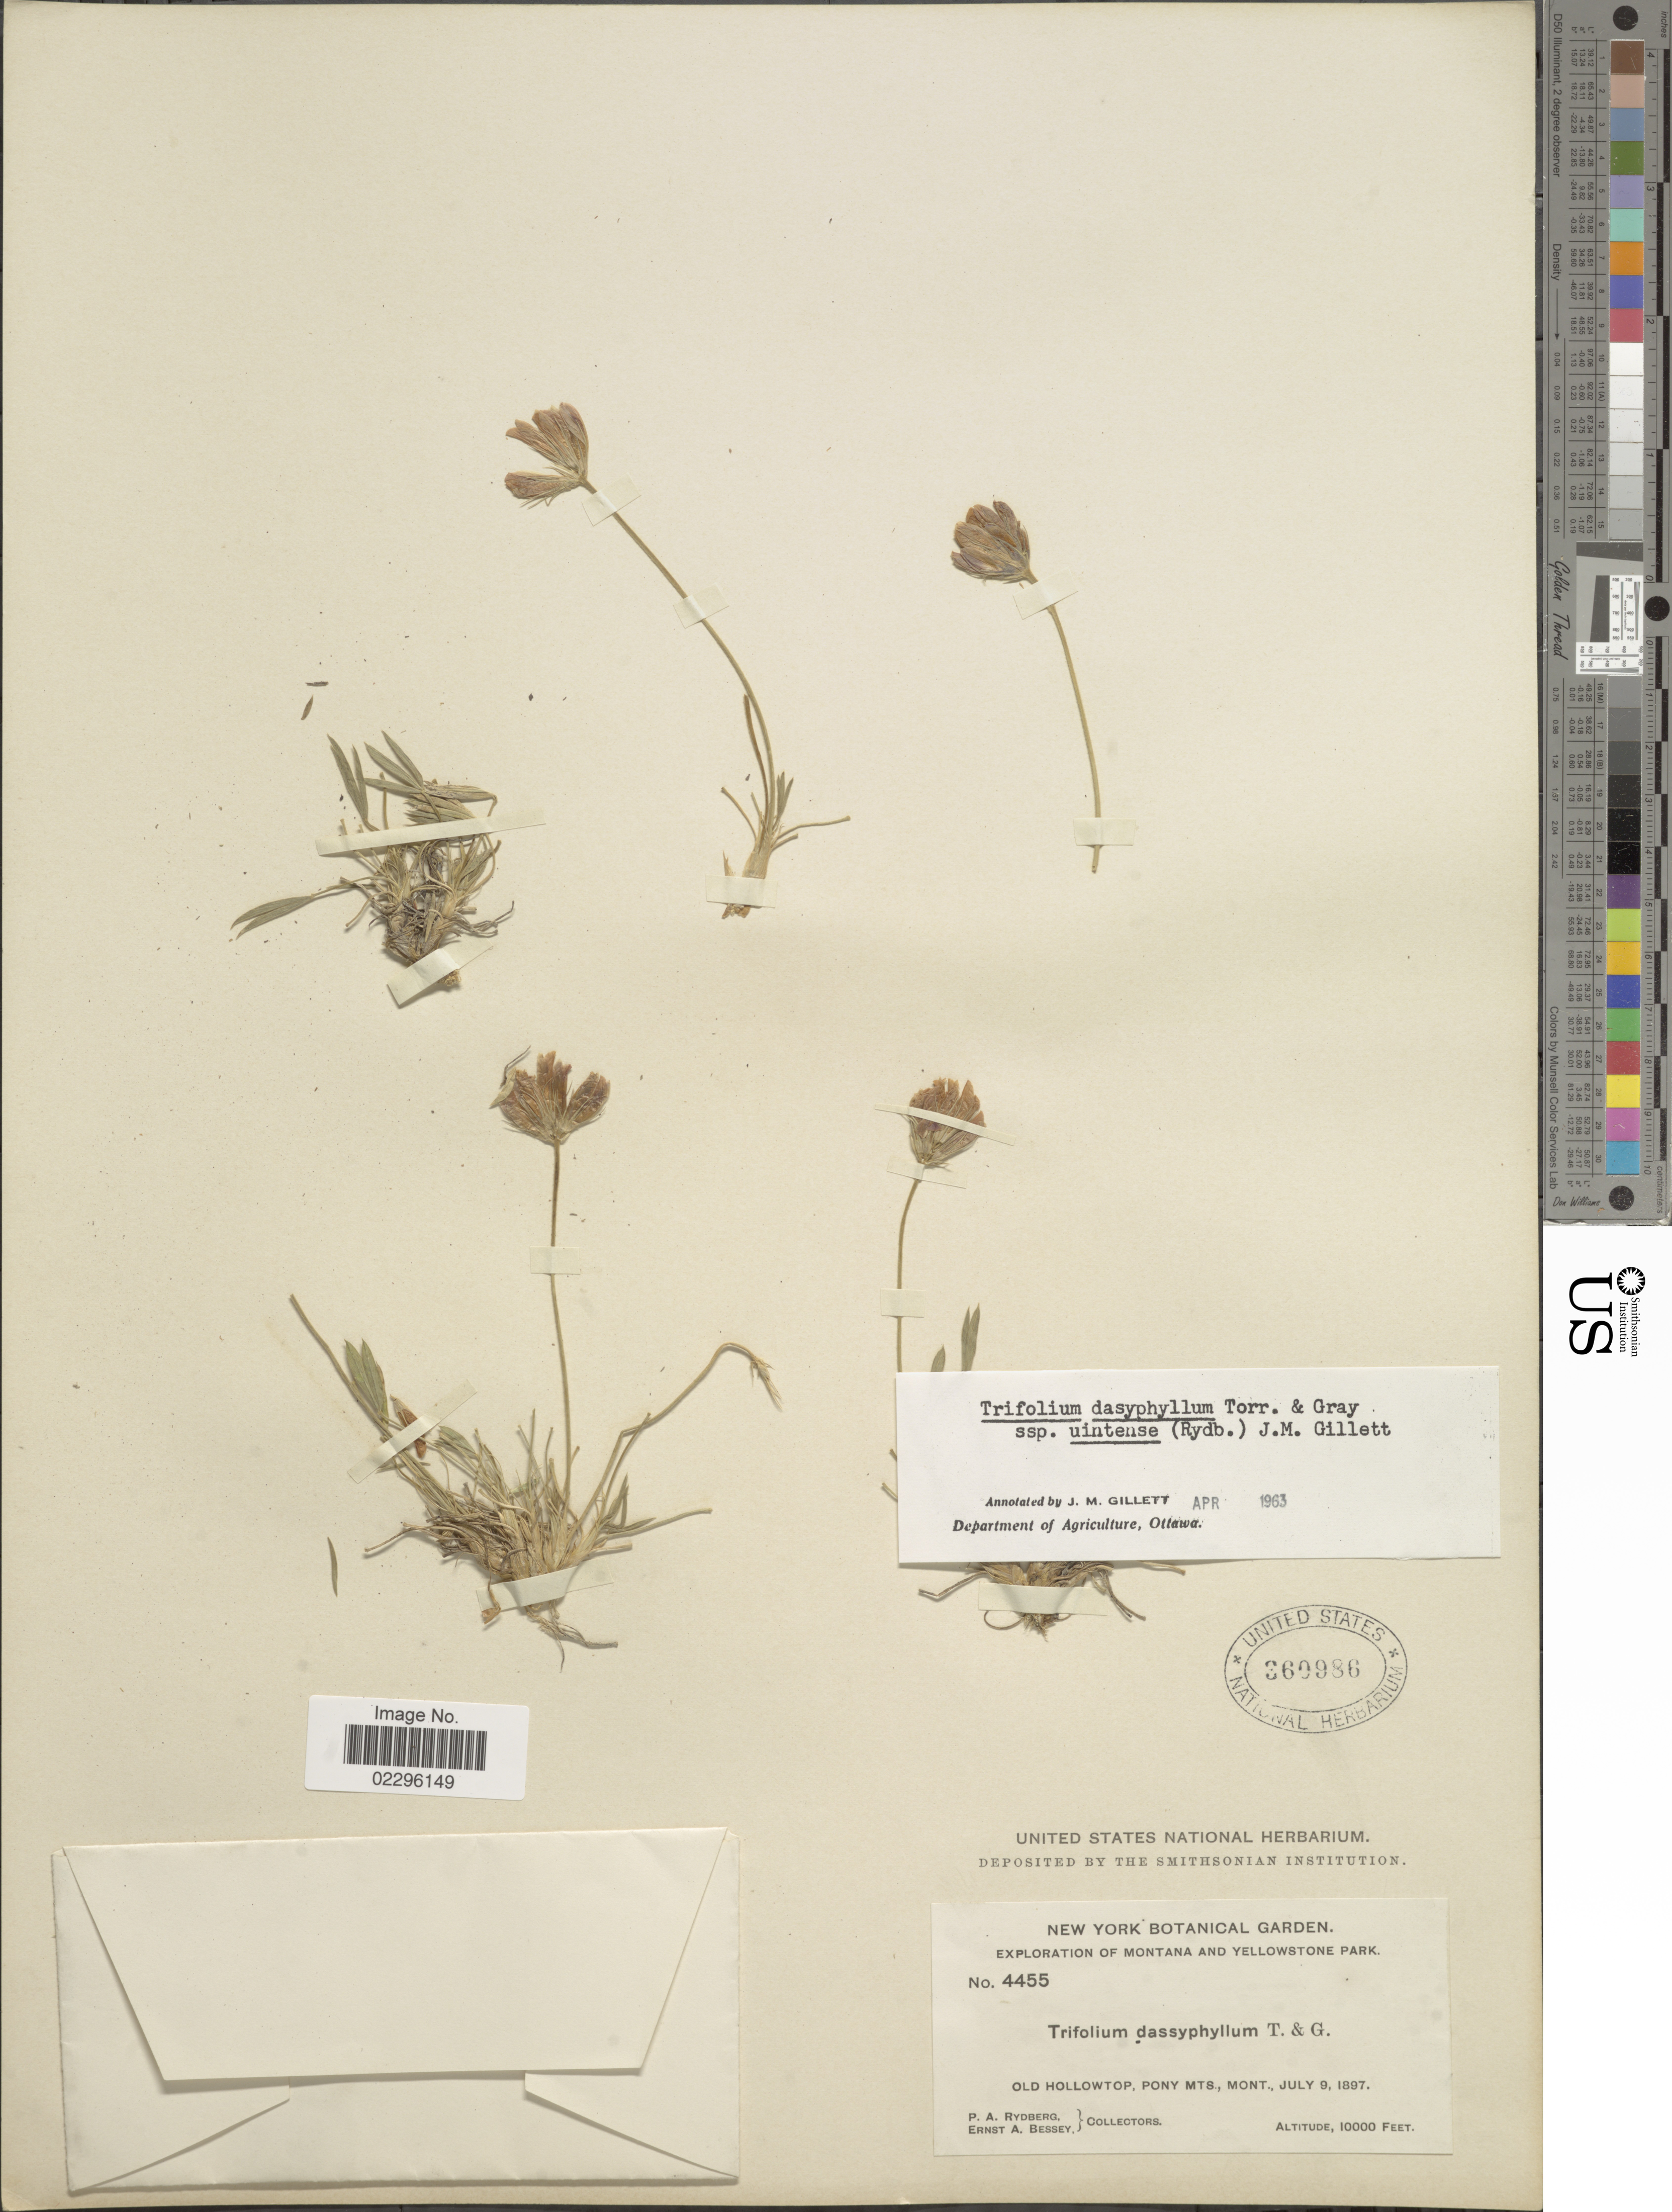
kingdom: Plantae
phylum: Tracheophyta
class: Magnoliopsida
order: Fabales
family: Fabaceae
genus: Trifolium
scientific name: Trifolium dasyphyllum subsp. uintense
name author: (Rydb.) J.M. Gillett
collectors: P. A. Rydberg & E. A. Bessey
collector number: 4455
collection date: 1897-07-09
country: United States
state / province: Montana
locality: Montana and Yellowstone Park, Old Hollowtop, Pony Mts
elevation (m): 3048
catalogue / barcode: US 360986